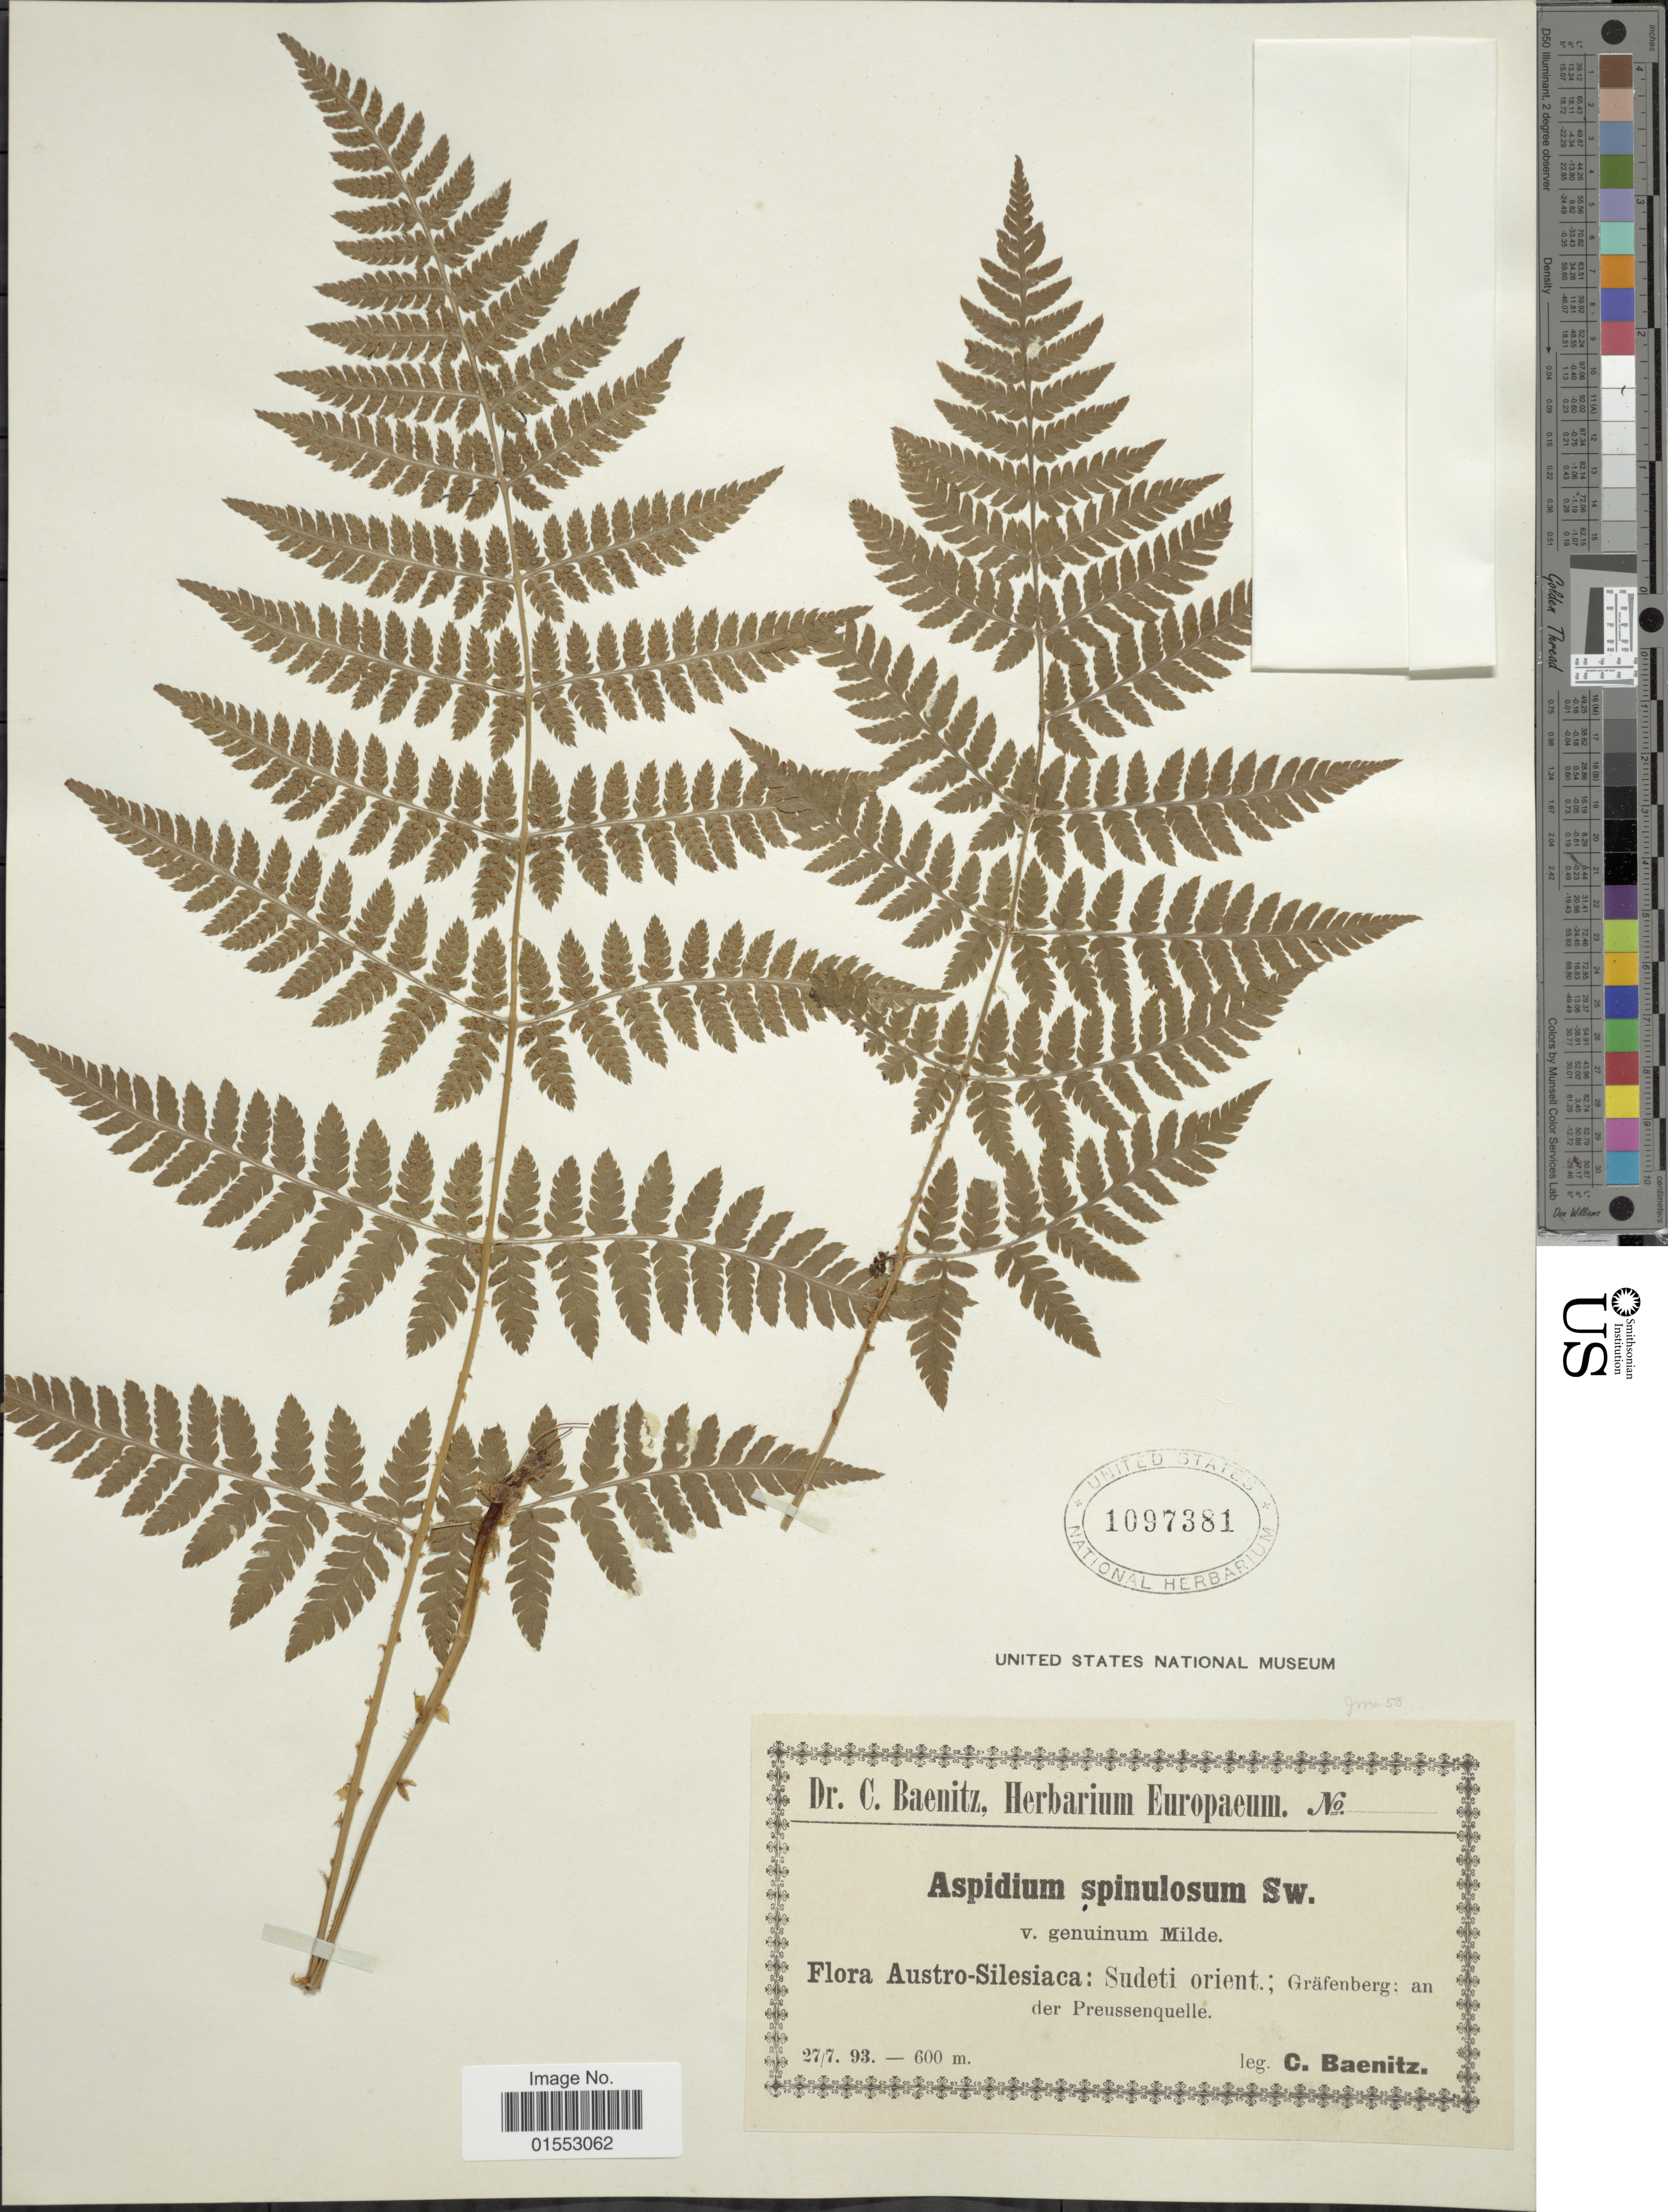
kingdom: Plantae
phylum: Tracheophyta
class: Polypodiopsida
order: Polypodiales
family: Dryopteridaceae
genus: Dryopteris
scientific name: Dryopteris carthusiana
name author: (Villars) H.P. Fuchs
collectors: C. G. Baenitz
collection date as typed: Transcribed d/m/y: 27/7/93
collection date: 1893-07-27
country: Germany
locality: Europa. Austro-Silesiaca: Sudeti orient.: Grafenberg; an der Preussenquelle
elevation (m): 600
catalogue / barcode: US 1097381